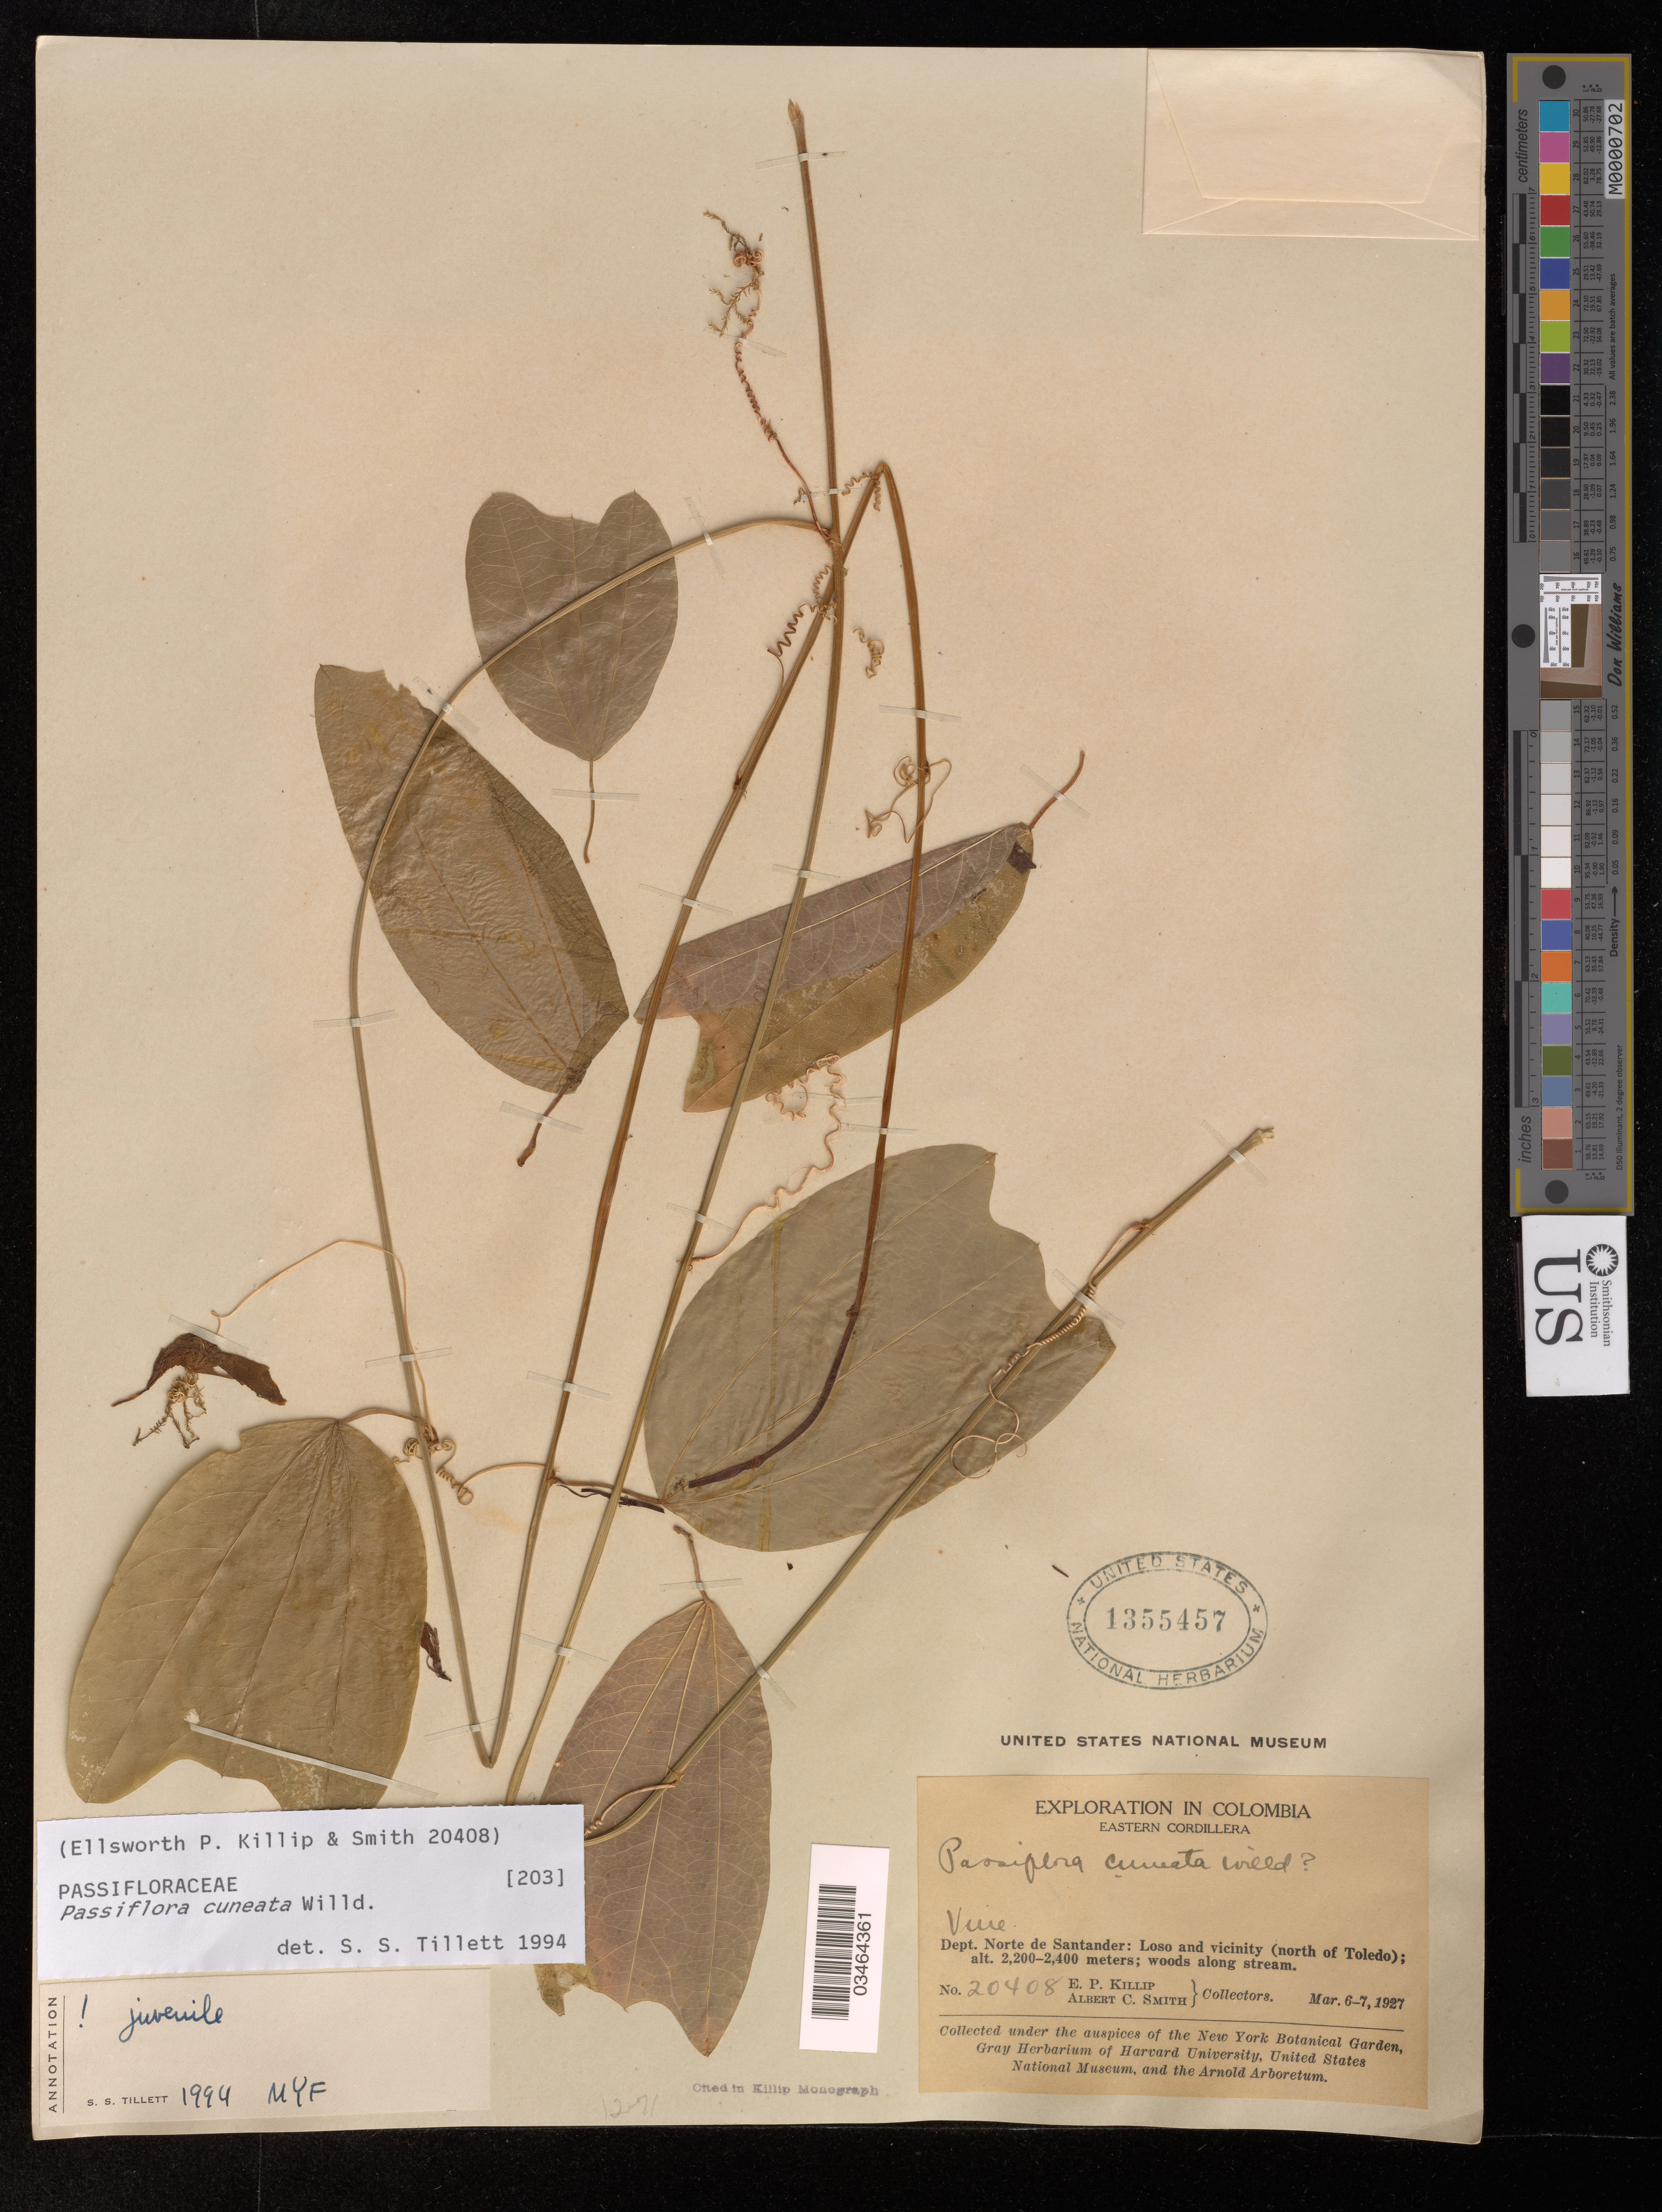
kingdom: Plantae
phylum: Tracheophyta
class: Magnoliopsida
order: Malpighiales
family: Passifloraceae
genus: Passiflora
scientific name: Passiflora cuneata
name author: Willd.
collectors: E. P. Killip & A. C. Smith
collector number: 20408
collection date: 1927-03-06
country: Colombia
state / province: Norte de Santander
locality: Eastern Cordillera. Loso and vicinity (north of Toledo).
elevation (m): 2200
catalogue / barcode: US 1355457